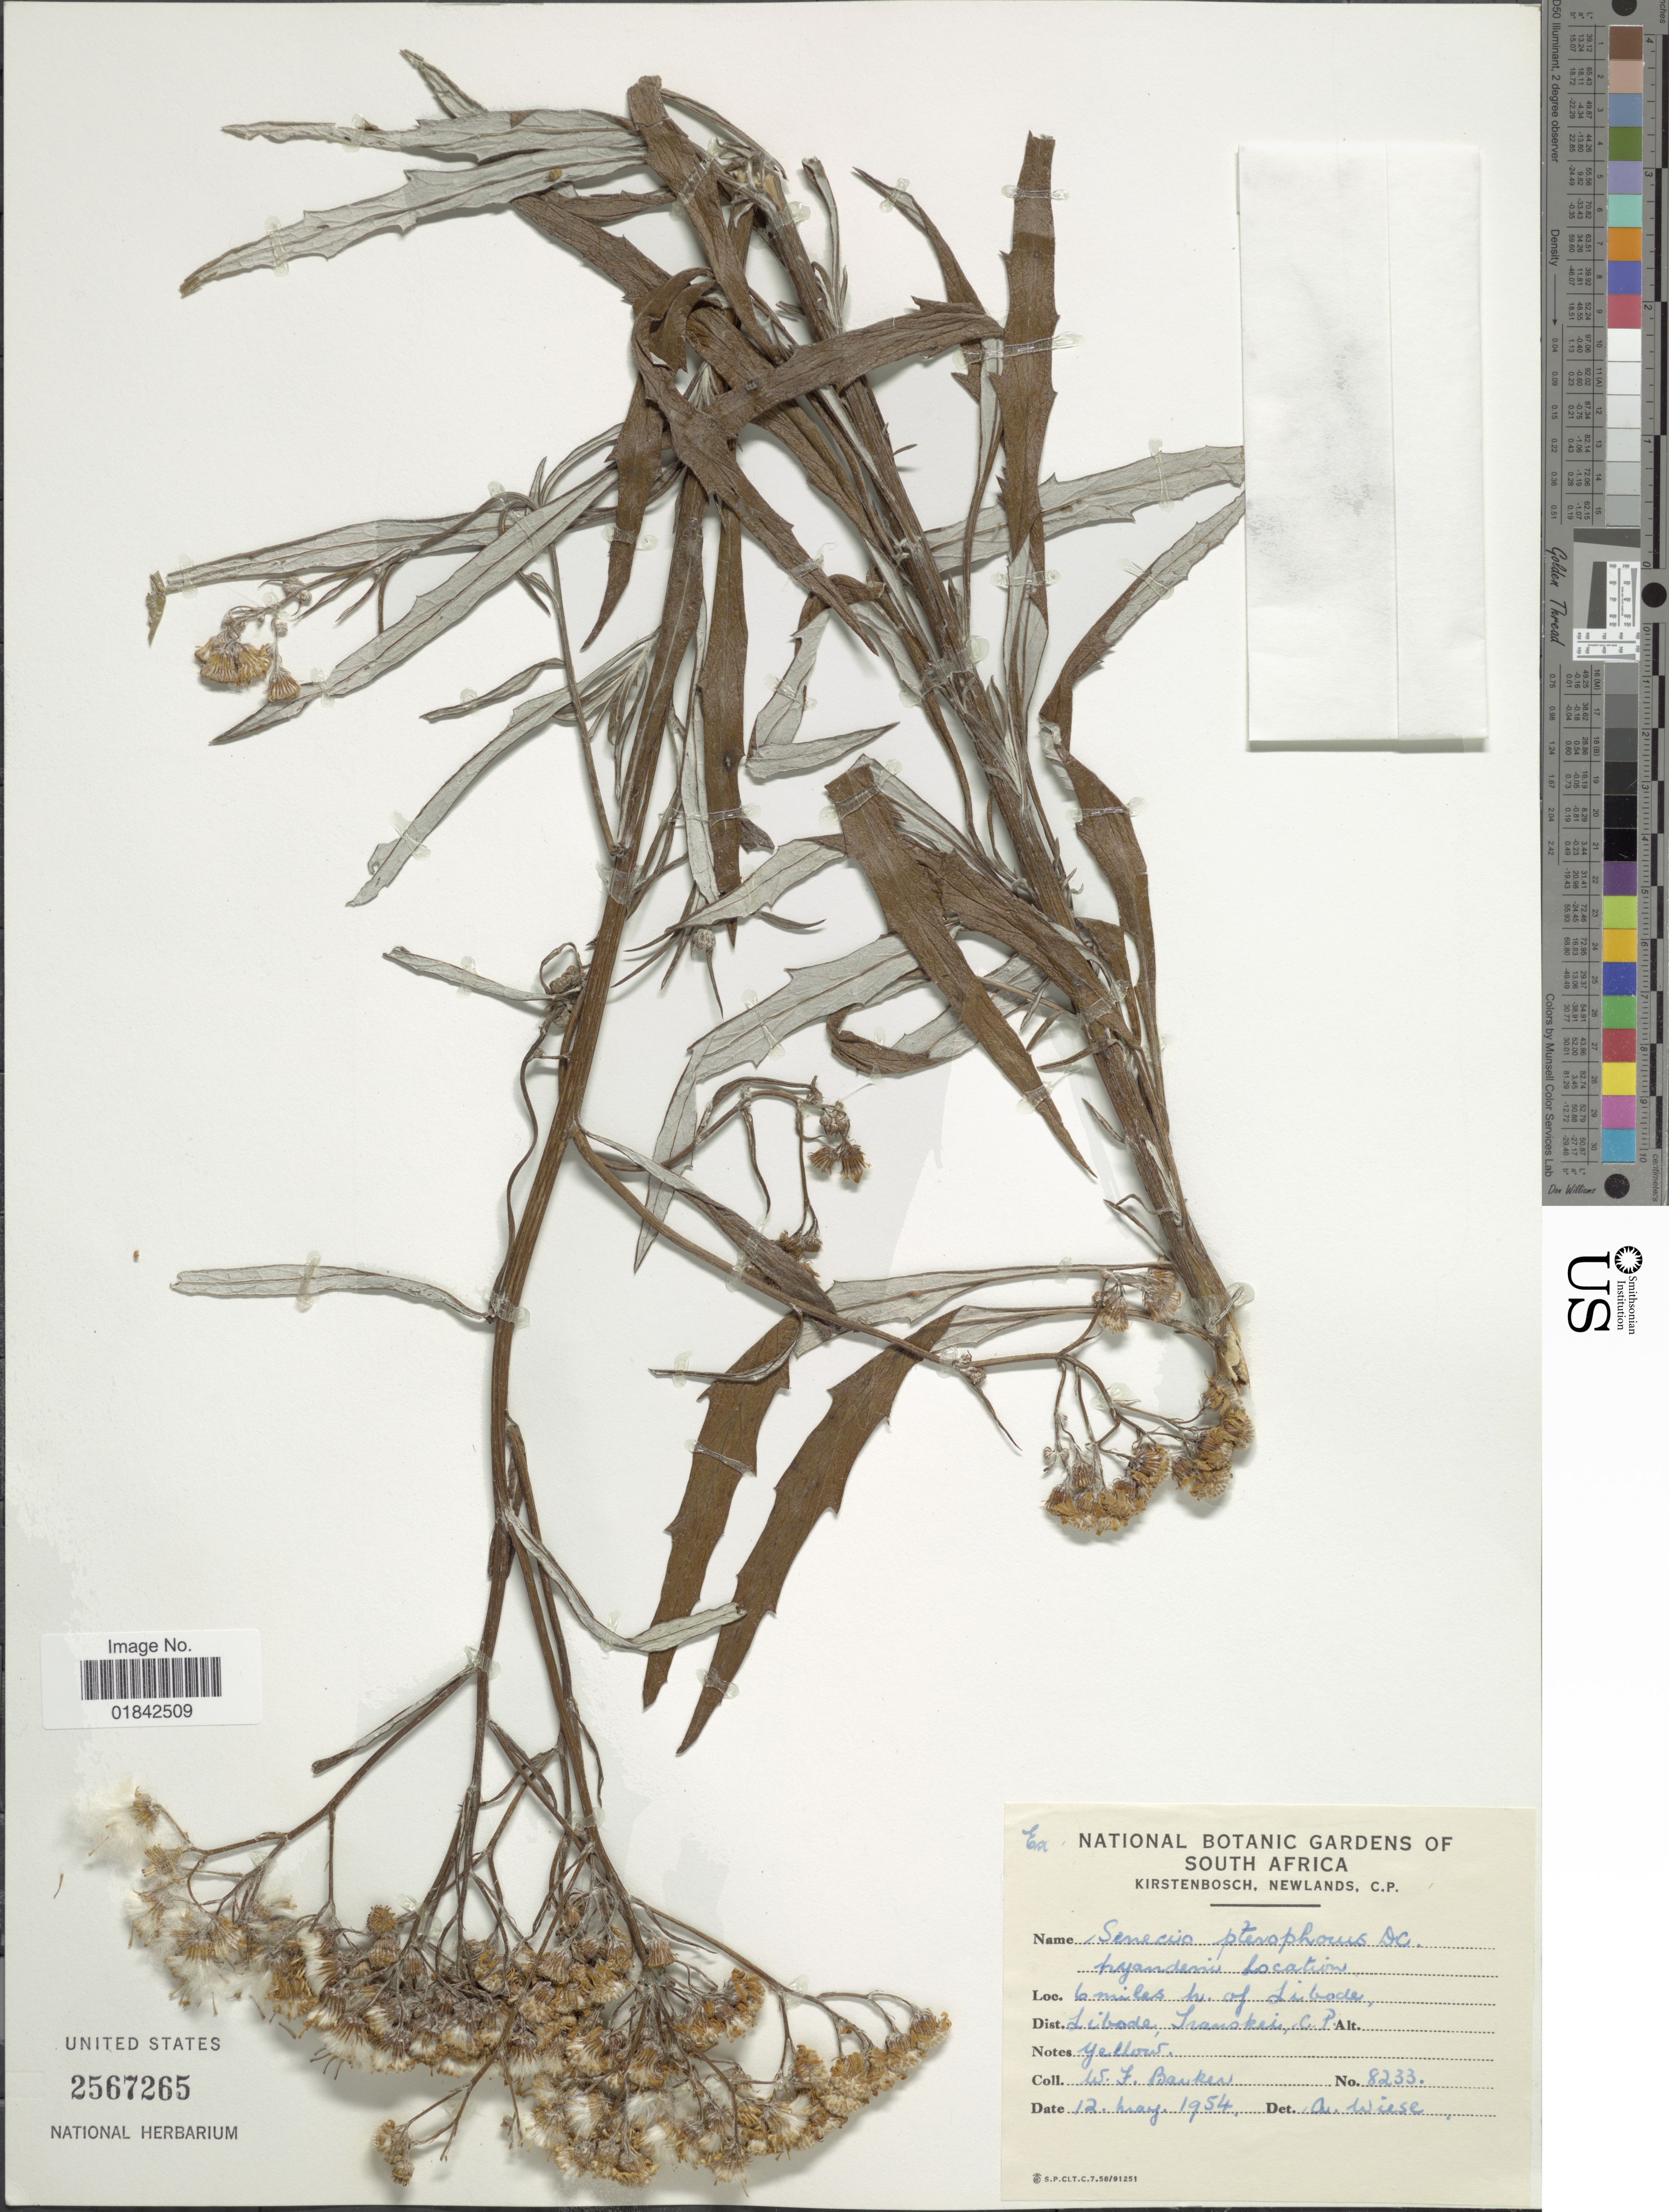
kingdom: Plantae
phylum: Tracheophyta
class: Magnoliopsida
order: Asterales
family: Asteraceae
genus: Senecio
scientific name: Senecio pterophorus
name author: DC.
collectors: W. F. Barker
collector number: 8233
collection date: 1954-05-12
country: South Africa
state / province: Eastern Cape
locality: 6 miles n. of Libode. Dist. Libode, Transkei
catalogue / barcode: US 2567265